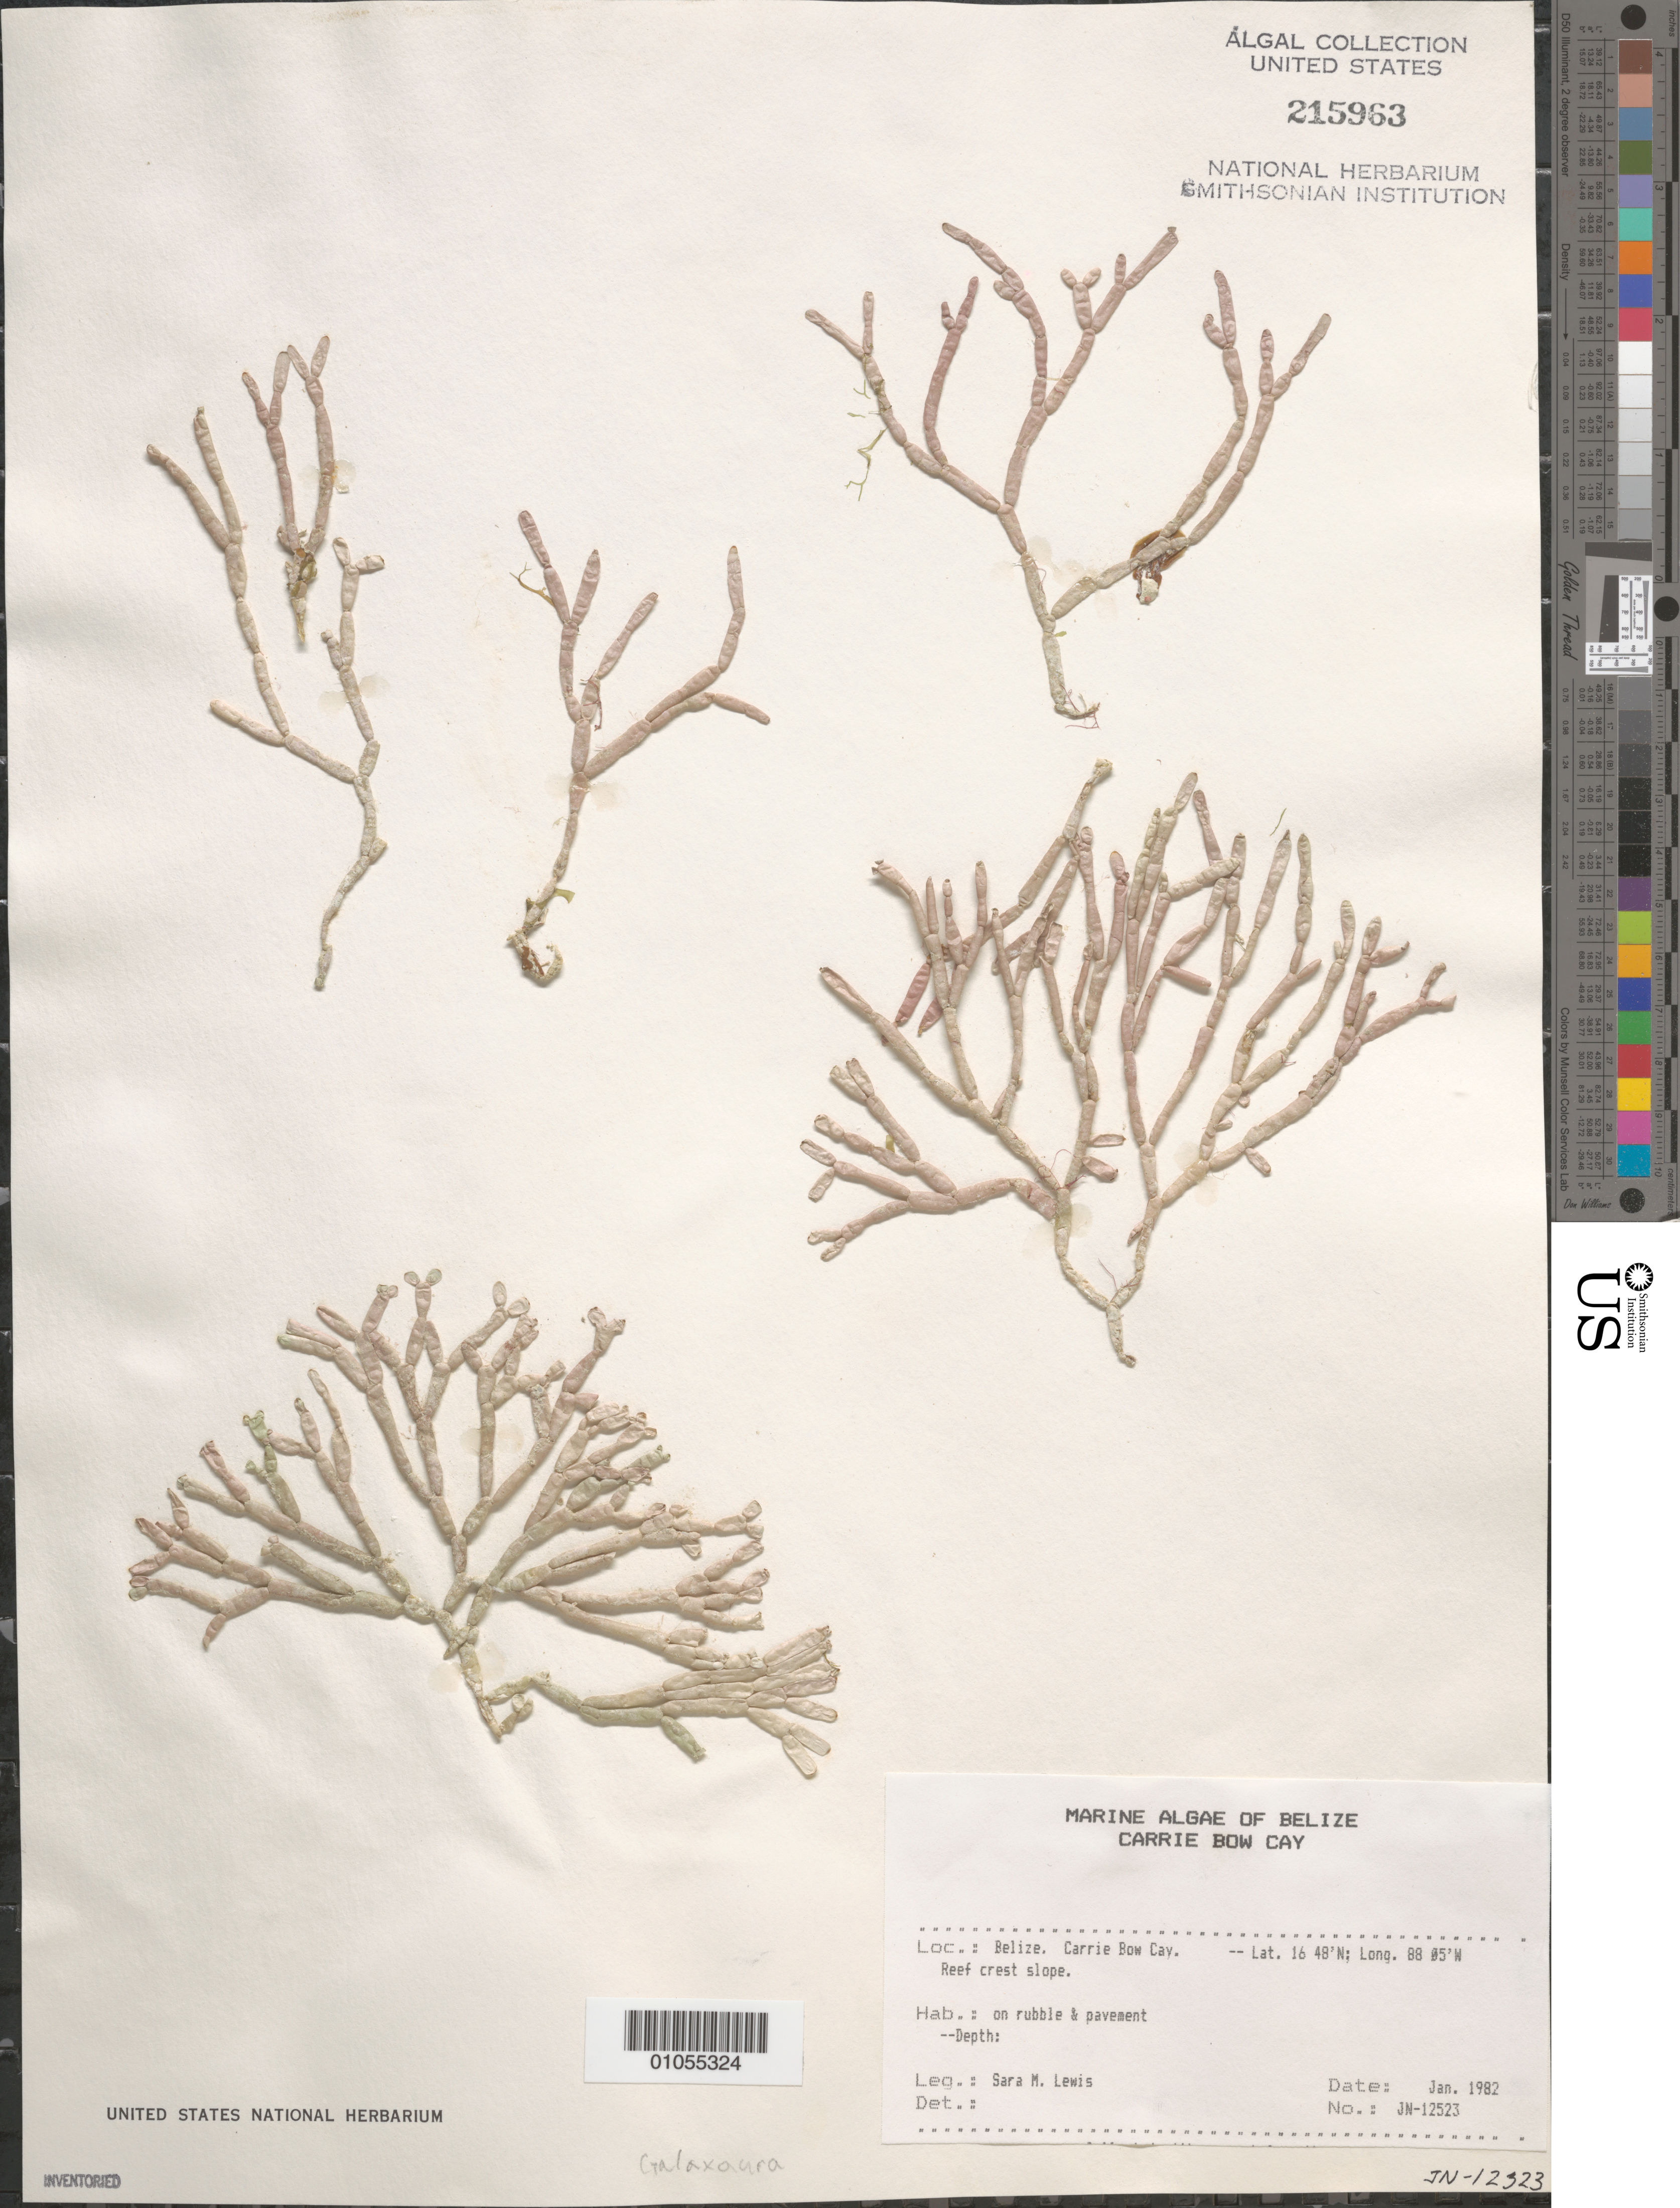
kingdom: Plantae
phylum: Rhodophyta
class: Florideophyceae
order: Nemaliales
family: Galaxauraceae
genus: Galaxaura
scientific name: Galaxaura sp.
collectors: S. M. Lewis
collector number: JN-12523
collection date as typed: Jan 1982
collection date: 1982-01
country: Belize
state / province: Stann Creek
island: Carrie Bow Cay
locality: Reef crest slope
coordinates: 16 48'N, 88 05'W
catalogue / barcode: US 215963